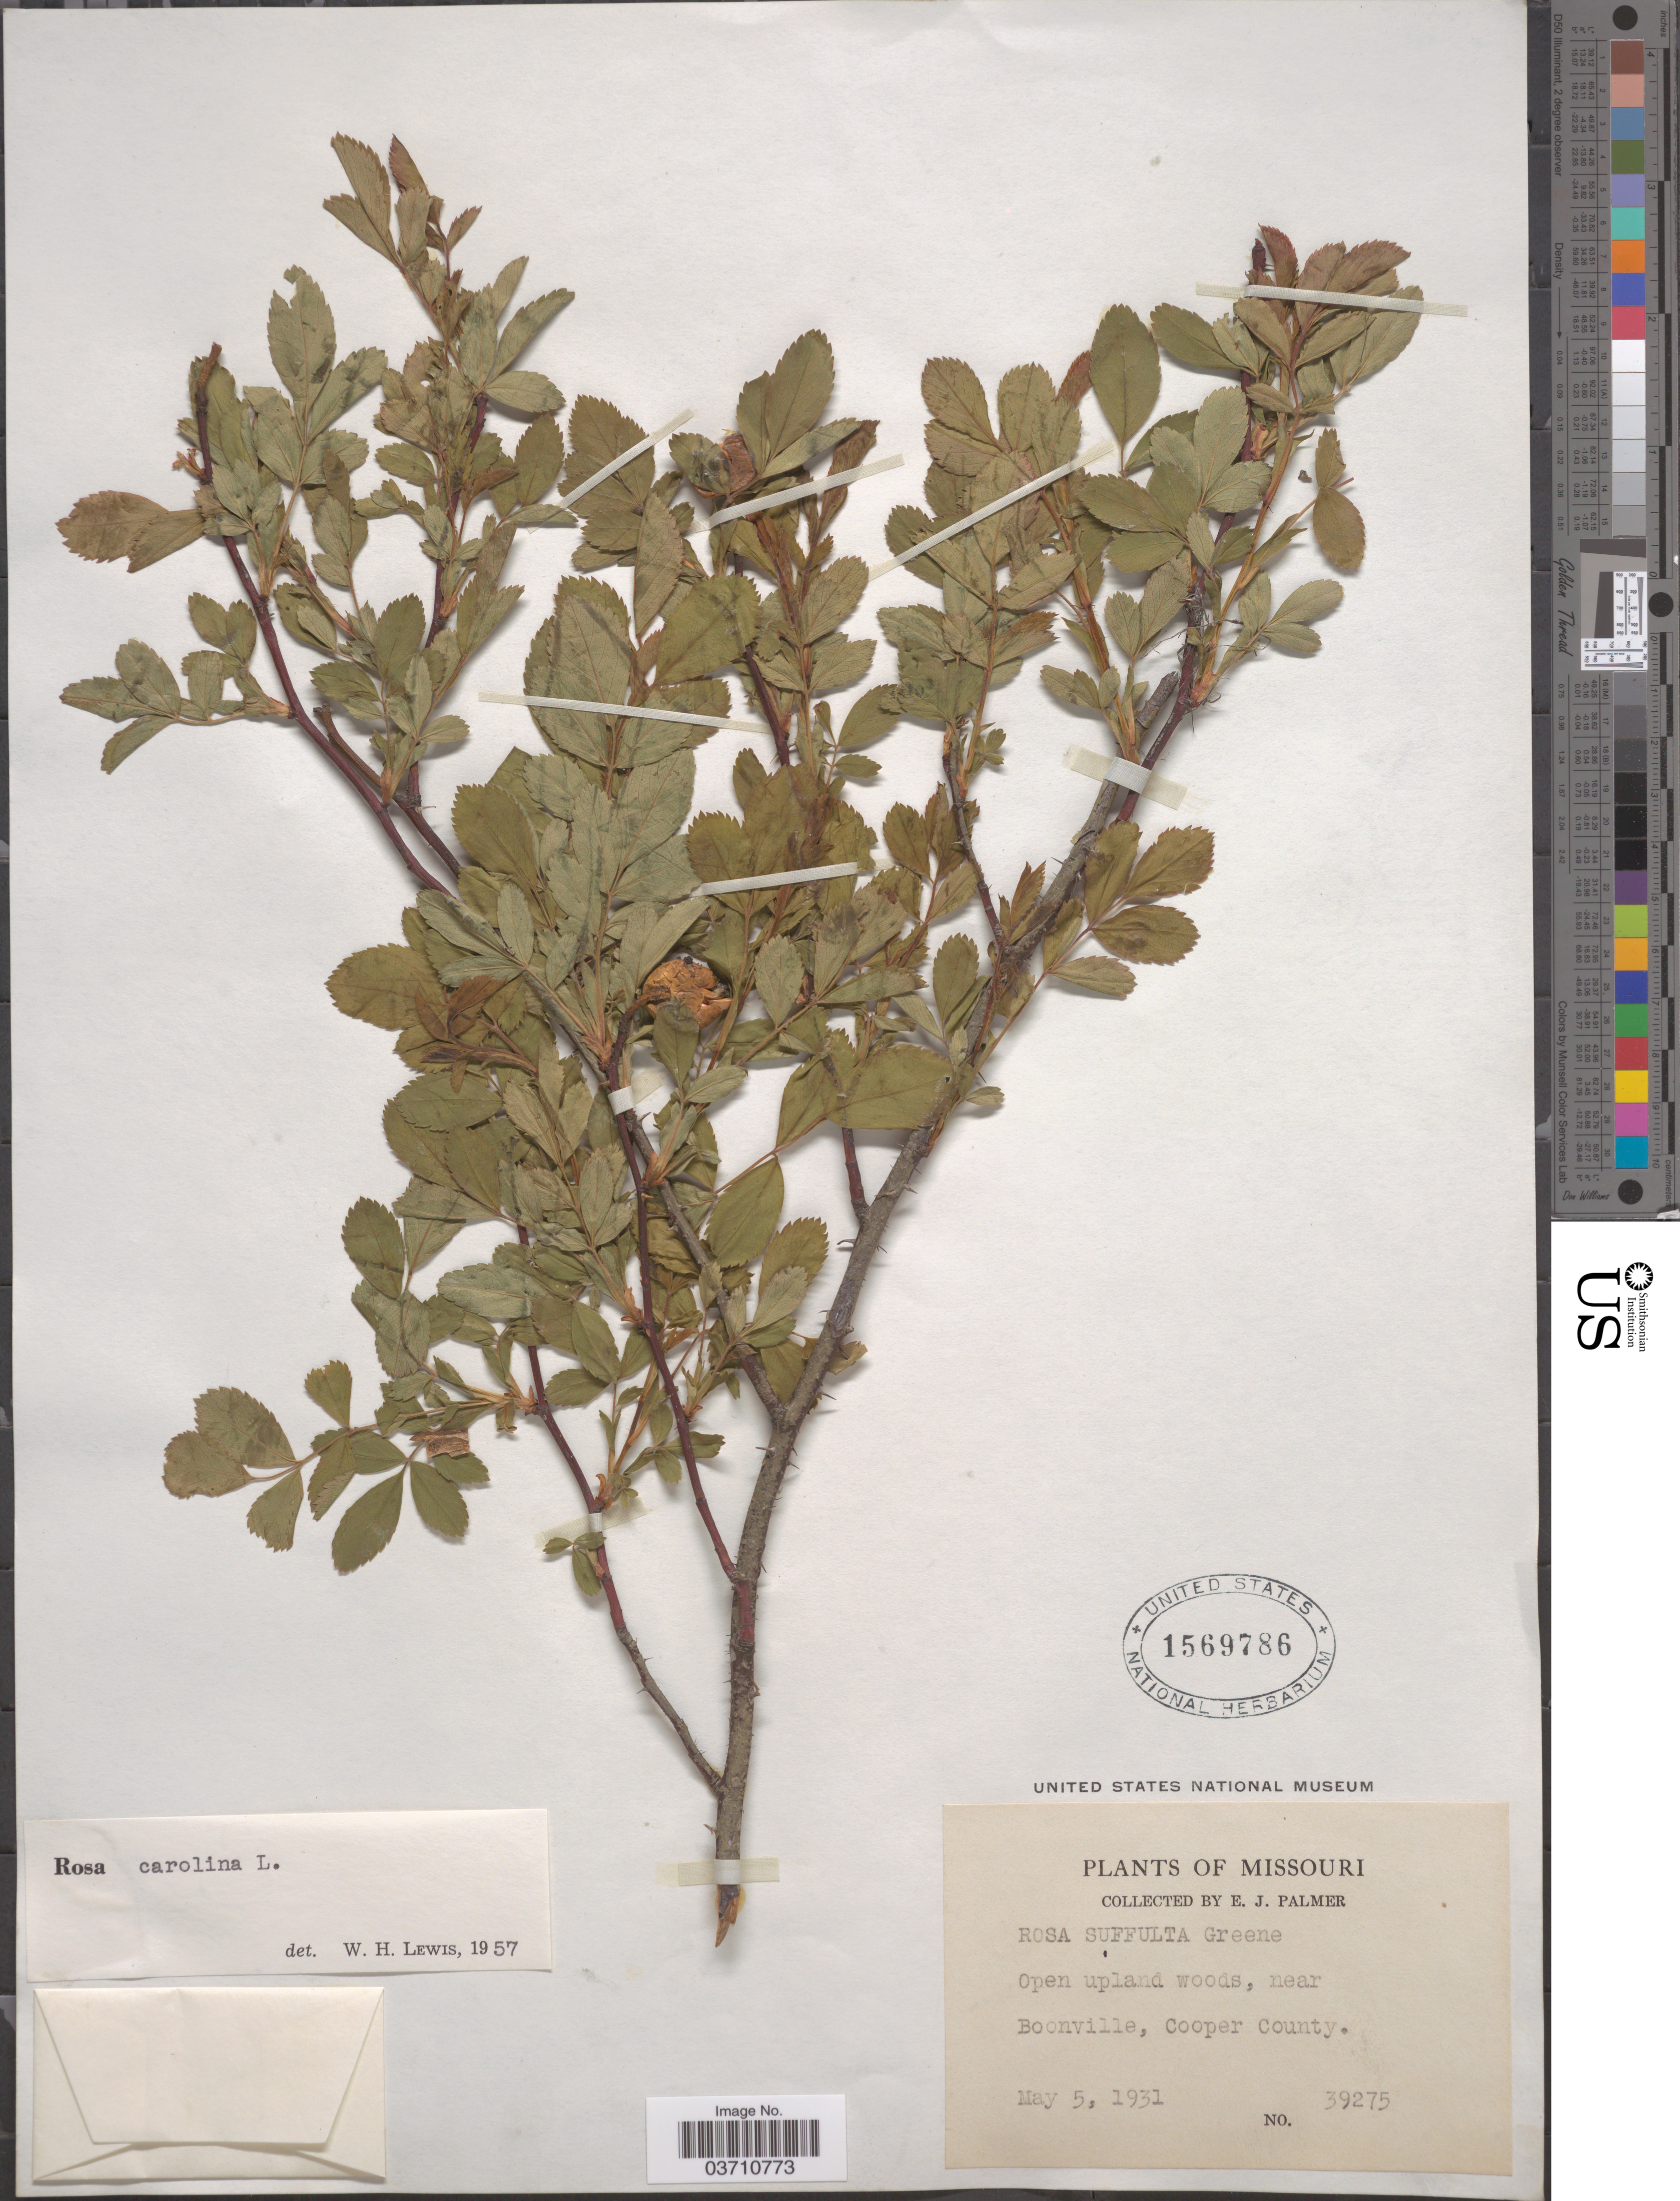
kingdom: Plantae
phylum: Tracheophyta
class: Magnoliopsida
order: Rosales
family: Rosaceae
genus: Rosa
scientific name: Rosa carolina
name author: L.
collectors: E. J. Palmer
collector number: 39275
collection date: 1931-05-05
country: United States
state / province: Missouri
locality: Near Boonville, Cooper County.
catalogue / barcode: US 1569786